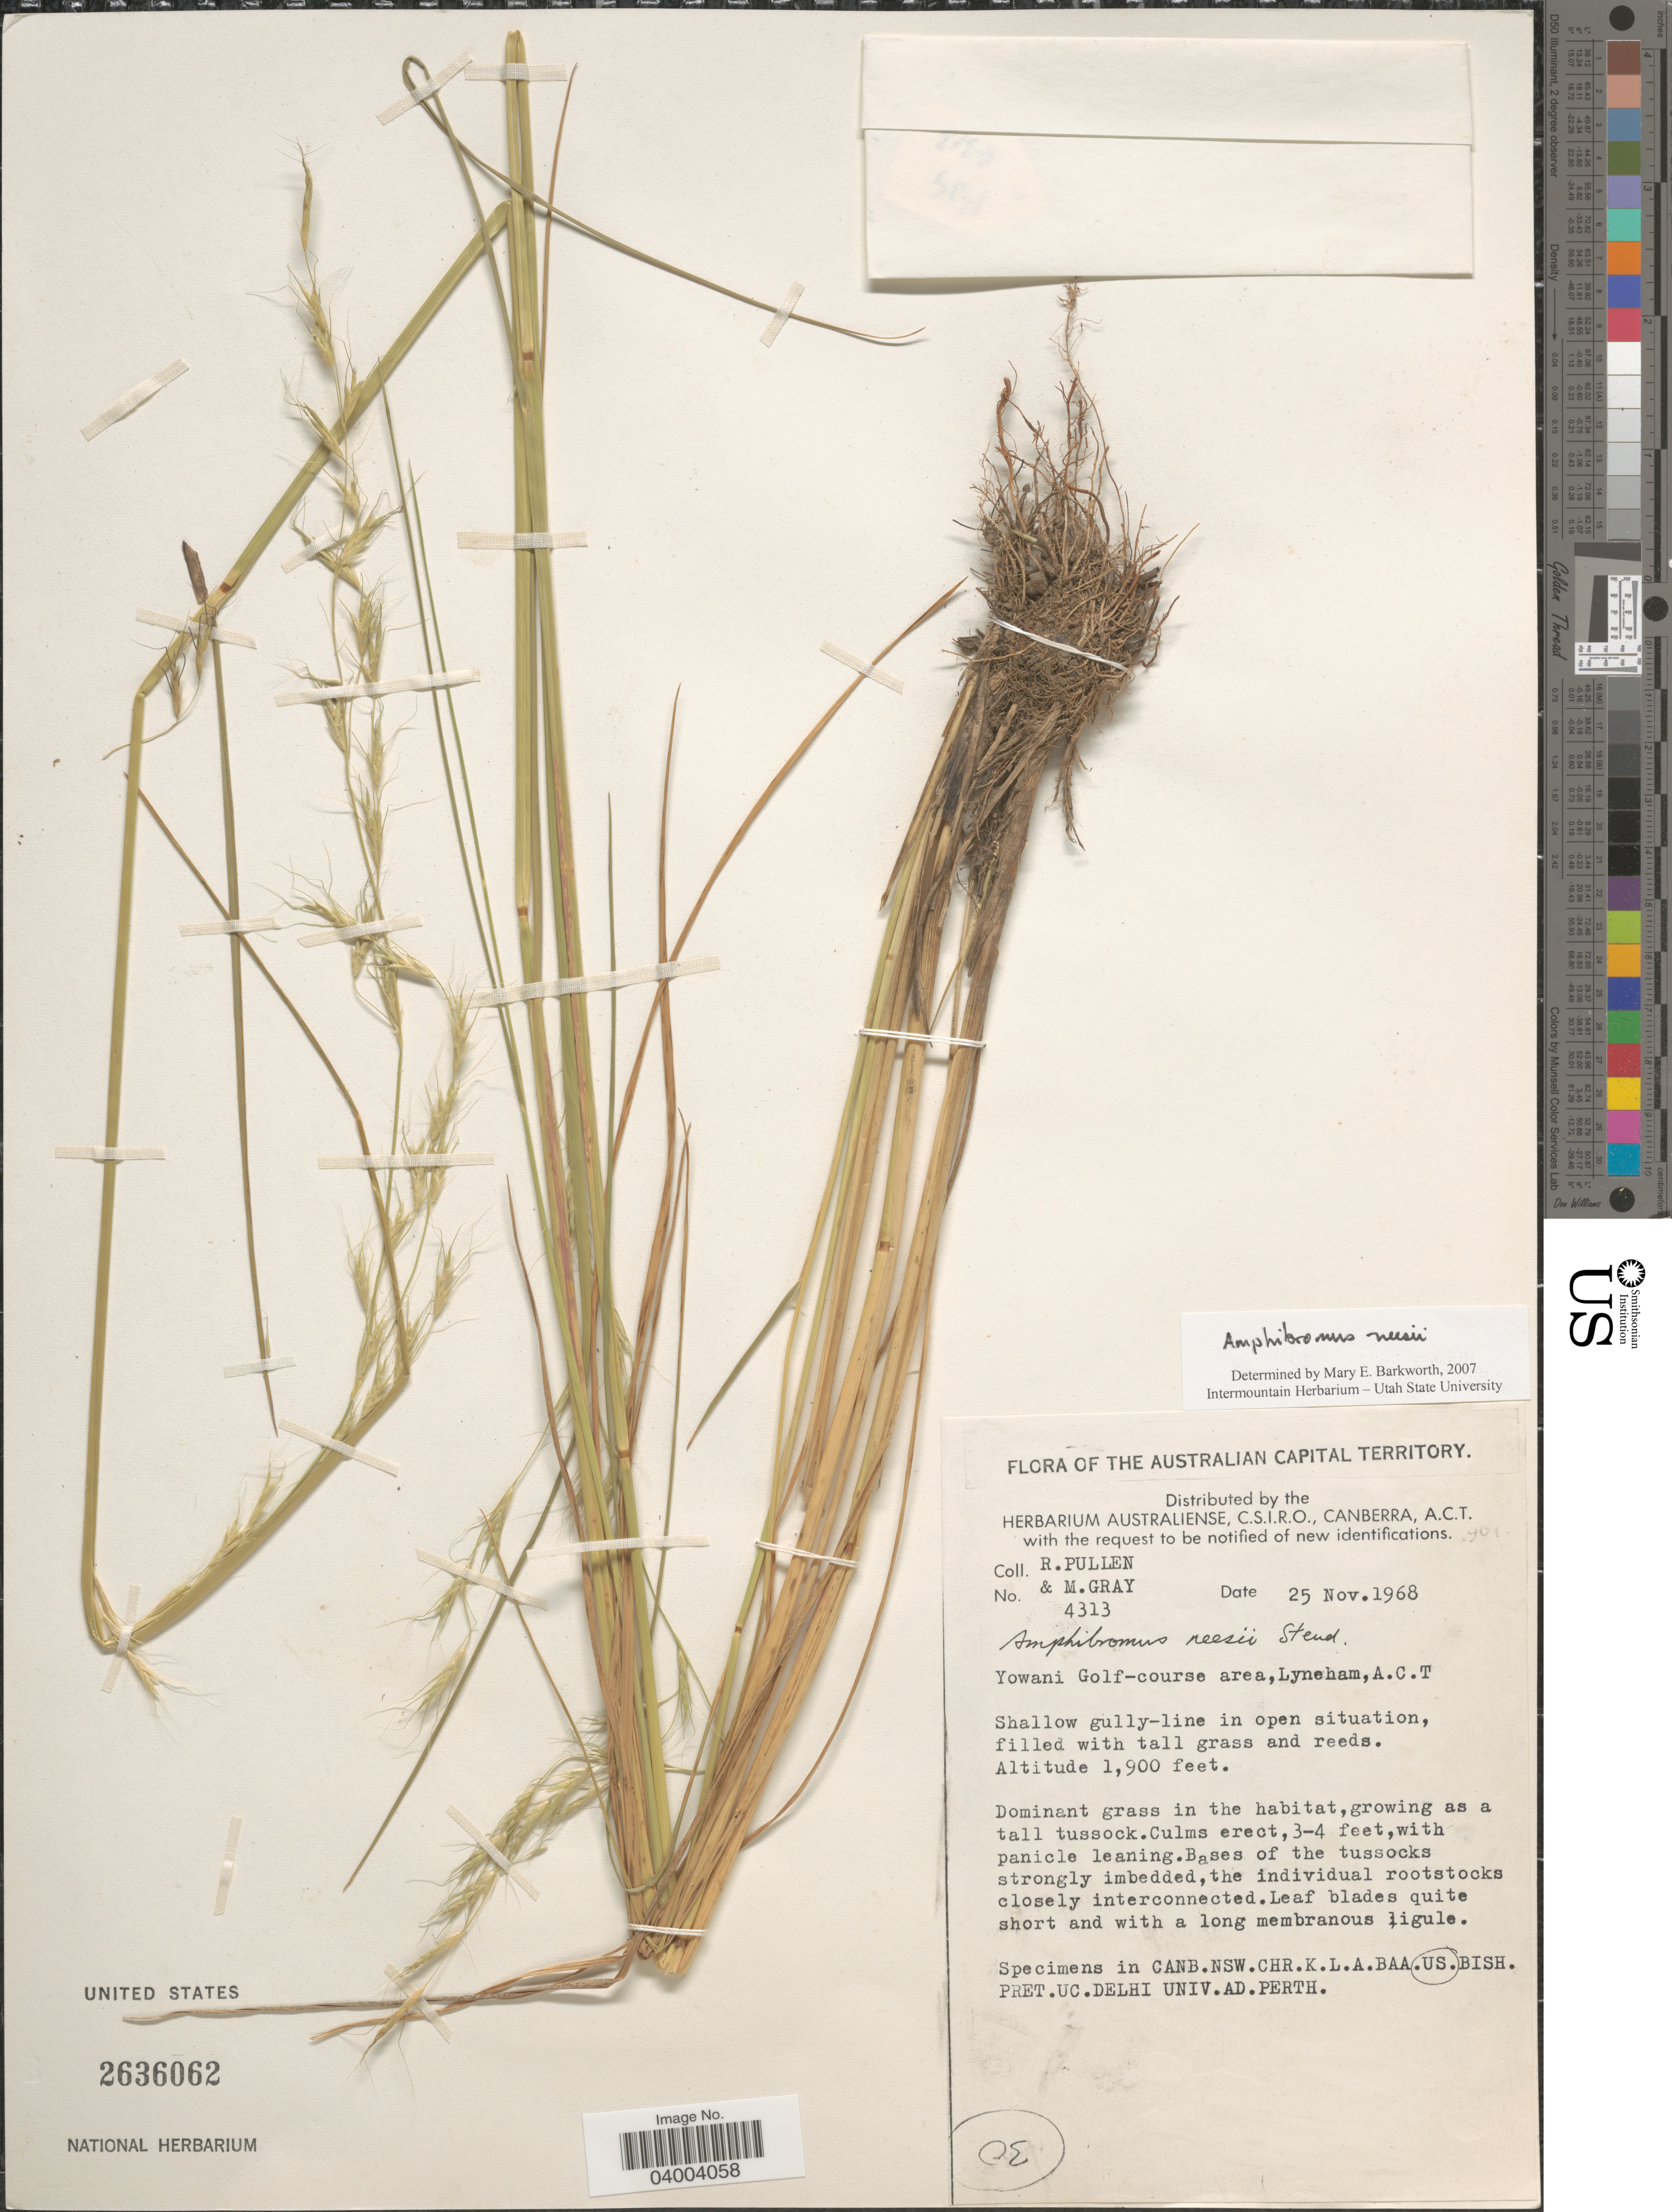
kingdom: Plantae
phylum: Tracheophyta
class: Liliopsida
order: Poales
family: Poaceae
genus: Amphibromus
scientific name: Amphibromus neesii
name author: Steud.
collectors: R. Pullen & M. Gray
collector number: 4313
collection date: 1968-11-25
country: Australia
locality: The Australian Capital Territory. Yowani Golf-course area,Lyneham,A.C.T.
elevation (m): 579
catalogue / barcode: US 2636062